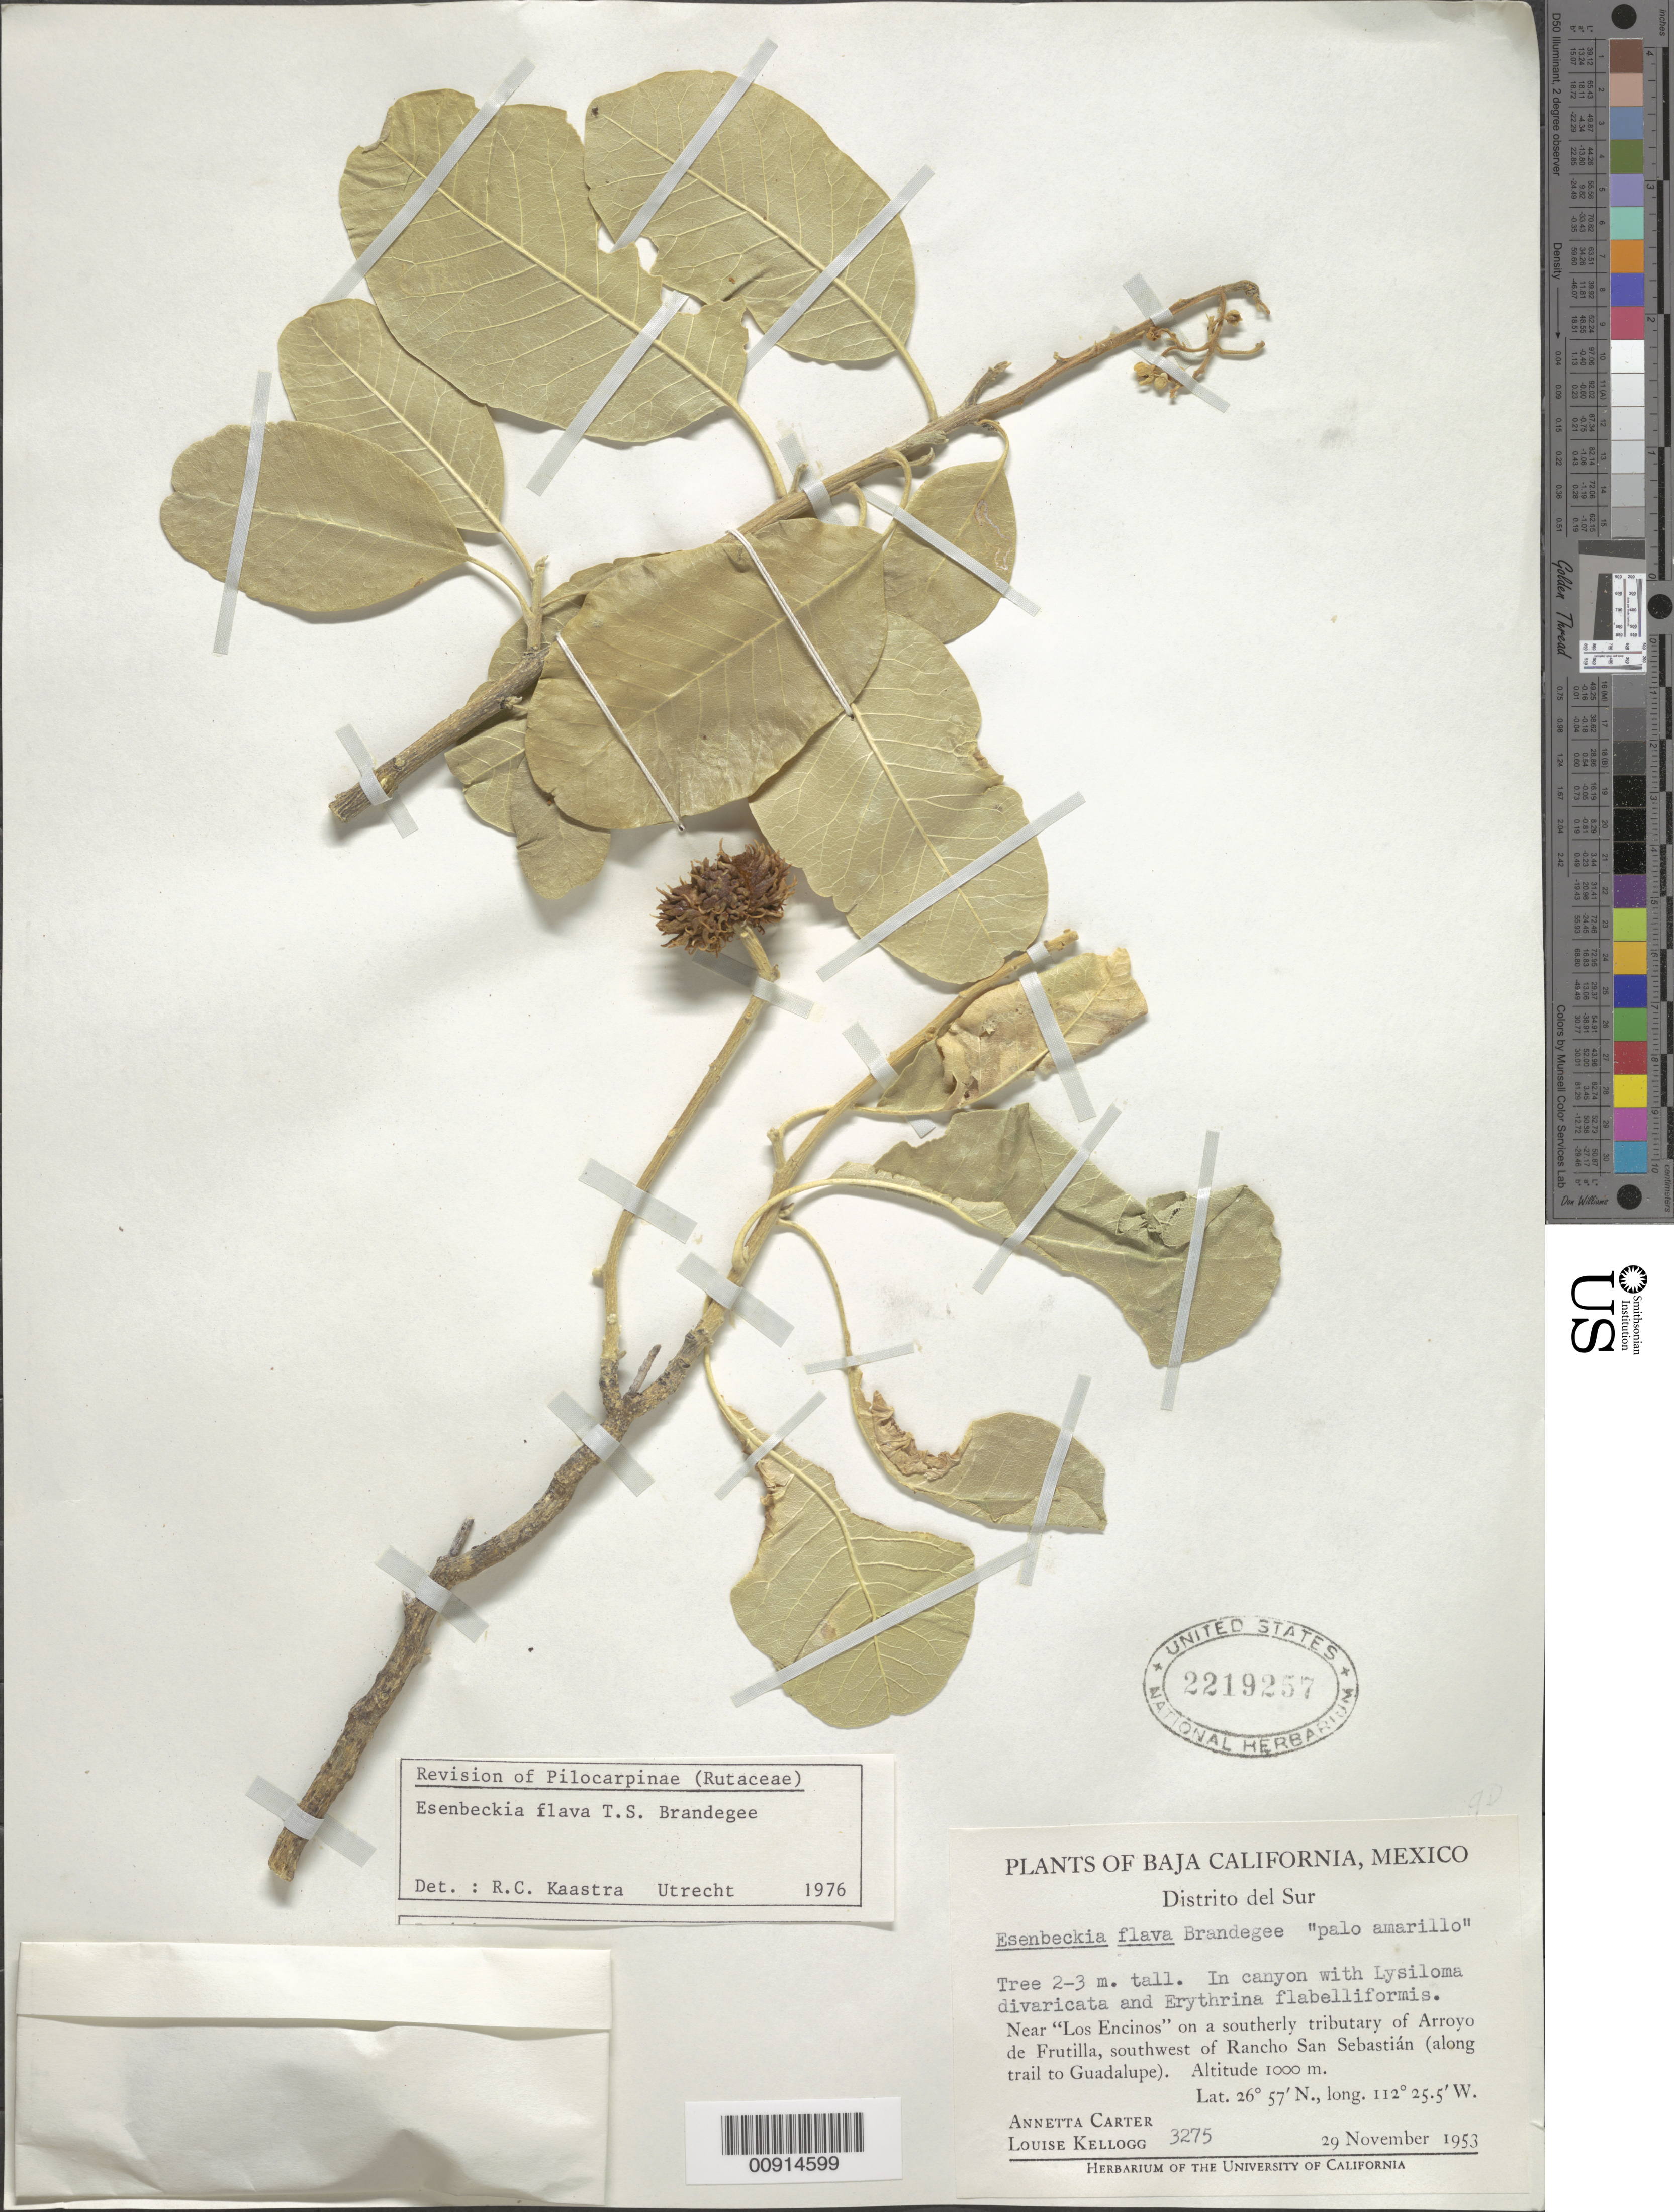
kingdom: Plantae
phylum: Tracheophyta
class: Magnoliopsida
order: Sapindales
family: Rutaceae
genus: Esenbeckia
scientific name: Esenbeckia flava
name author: Brandegee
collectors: A. Carter & L. Kellogg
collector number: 3275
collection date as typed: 29 Nov 1953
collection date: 1953-11-29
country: Mexico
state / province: Baja California Sur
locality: Near "Los Encinos" on a southerly tributary of Arroyo de Frutilla, southwest of Rancho San Sebastián (along trail to Guadalupe). Baja California, Distrito Sur.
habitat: In canyon with Lysiloma divaricata and Erythrina flabelliformis.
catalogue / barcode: US 2219257